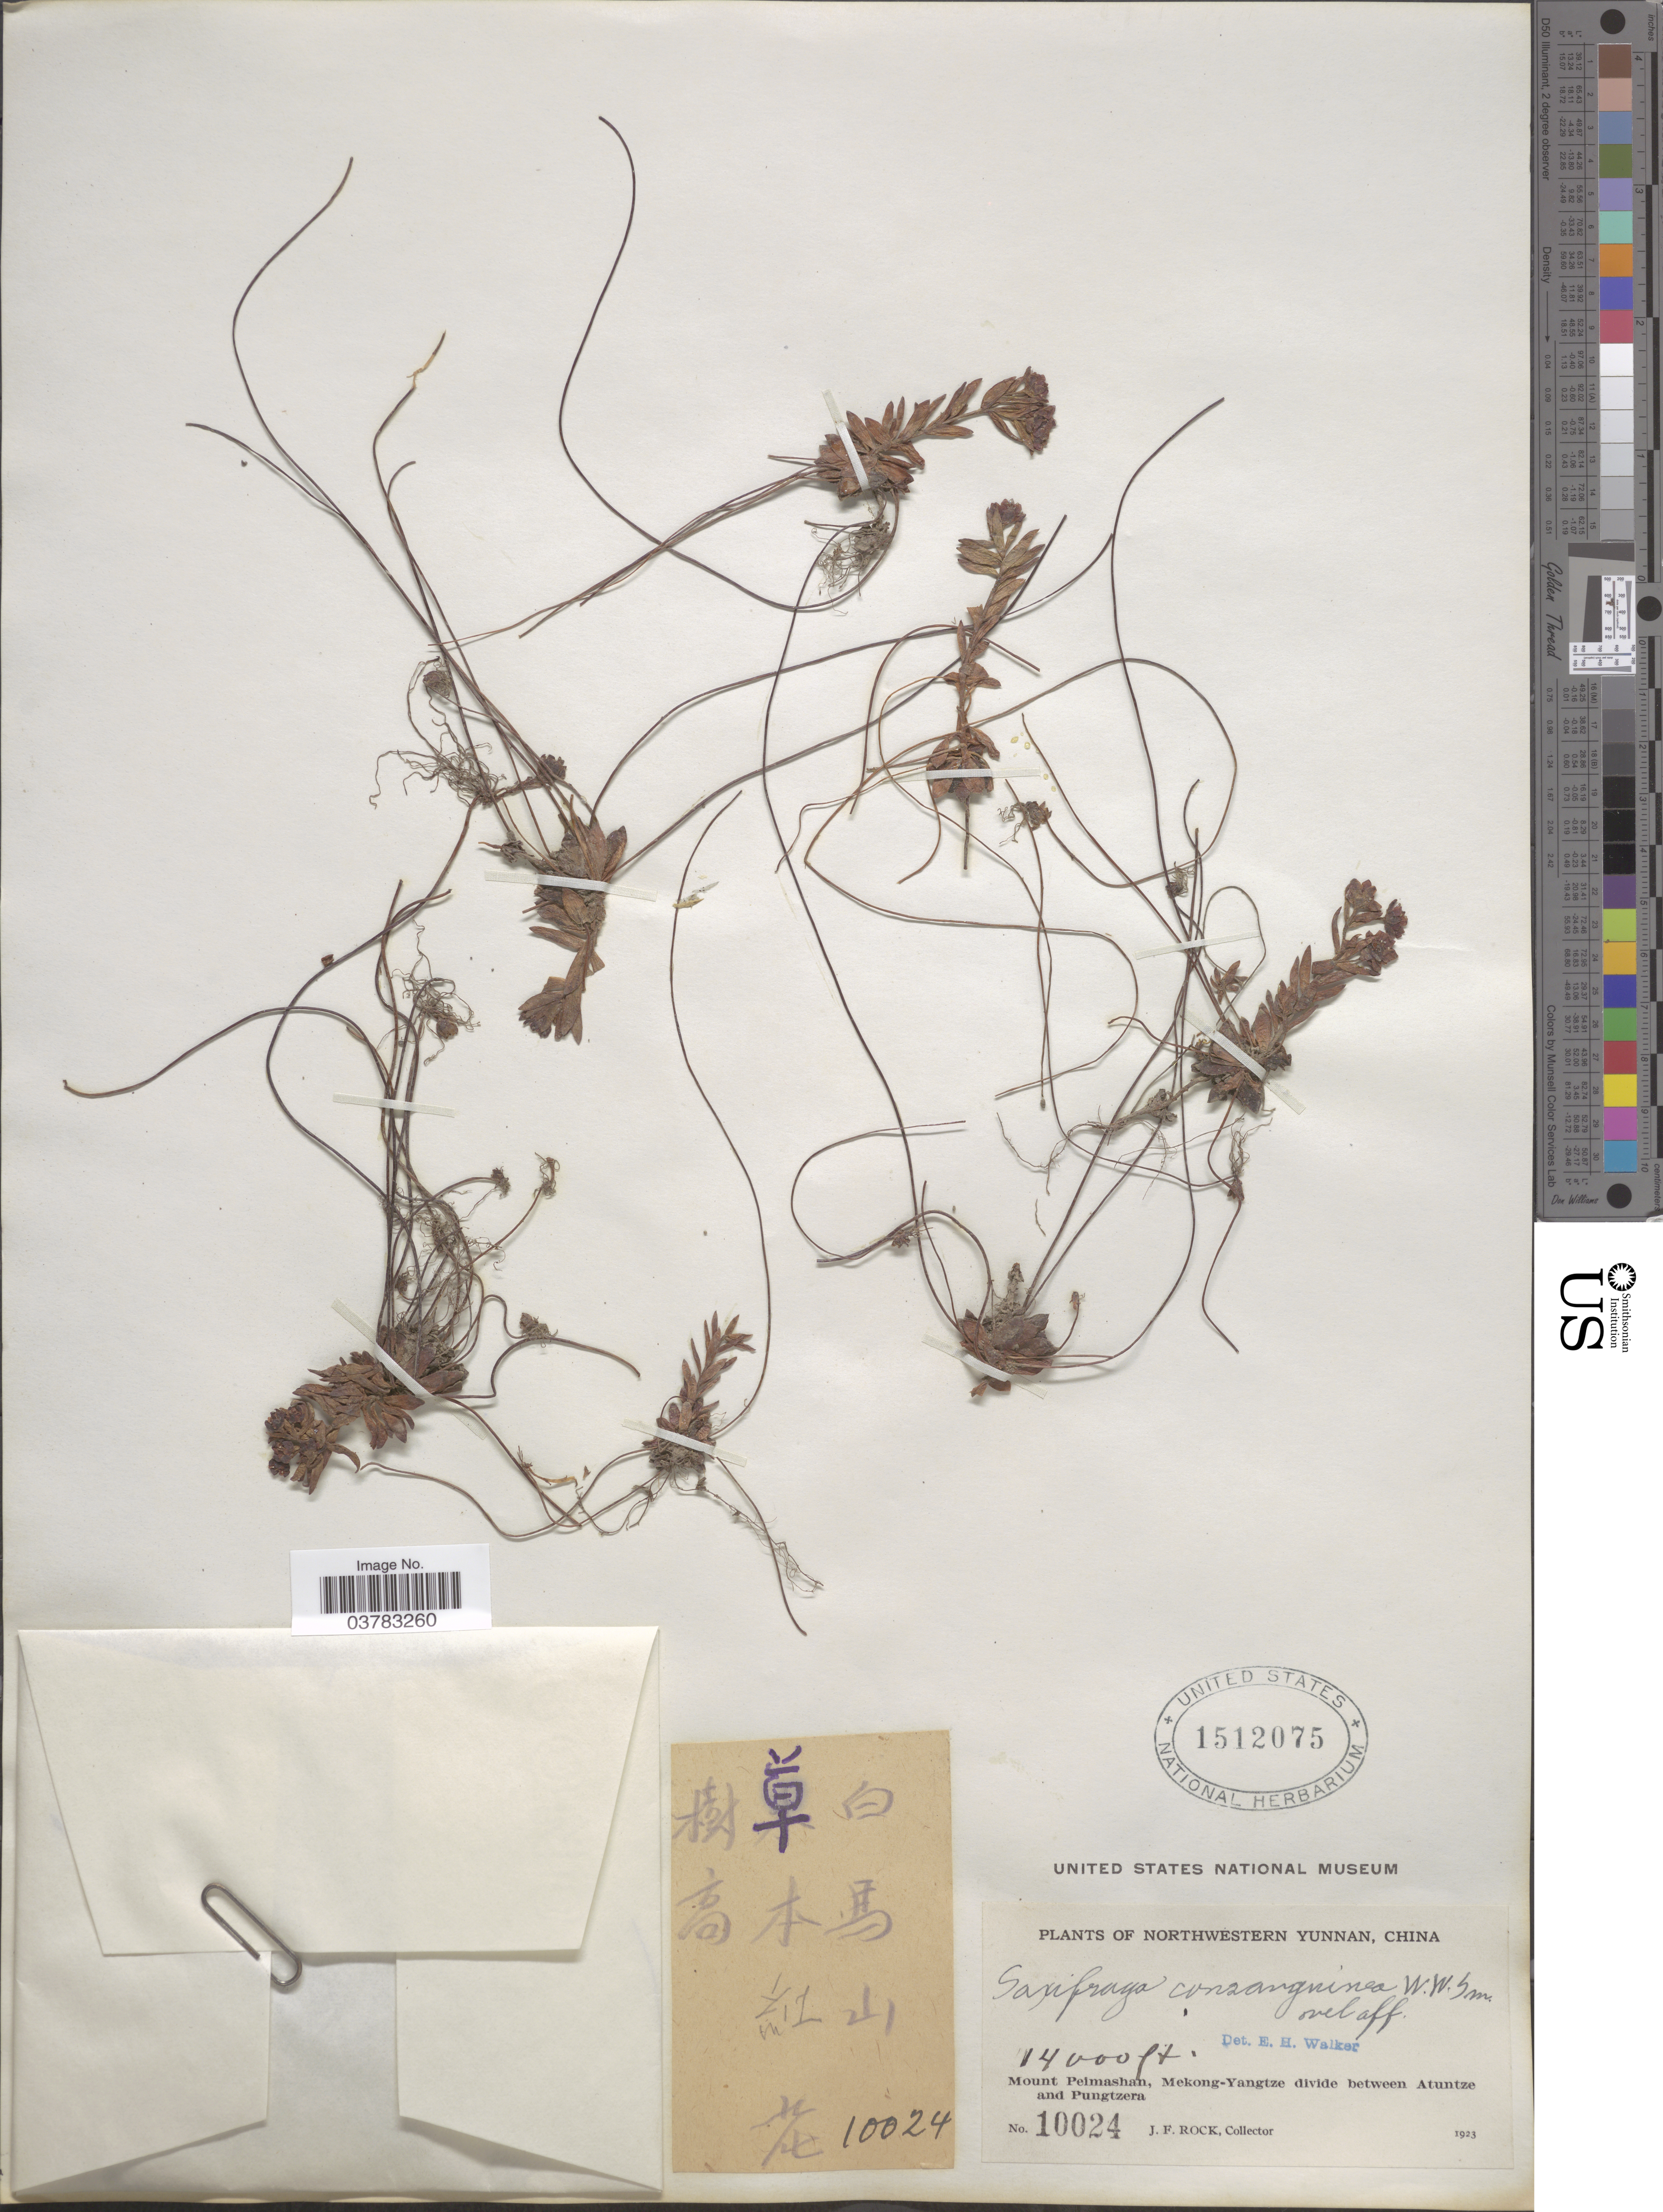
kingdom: Plantae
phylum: Tracheophyta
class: Magnoliopsida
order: Saxifragales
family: Saxifragaceae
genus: Saxifraga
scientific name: Saxifraga consanguinea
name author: W.W. Sm.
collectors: J. Rock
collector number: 10024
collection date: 1923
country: China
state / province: Yunnan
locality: Northwestern Yunnan. Mount Peimashan, Mekong-Yangtze divide between Atuntze and Pungtzera.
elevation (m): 4267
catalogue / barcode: US 1512075